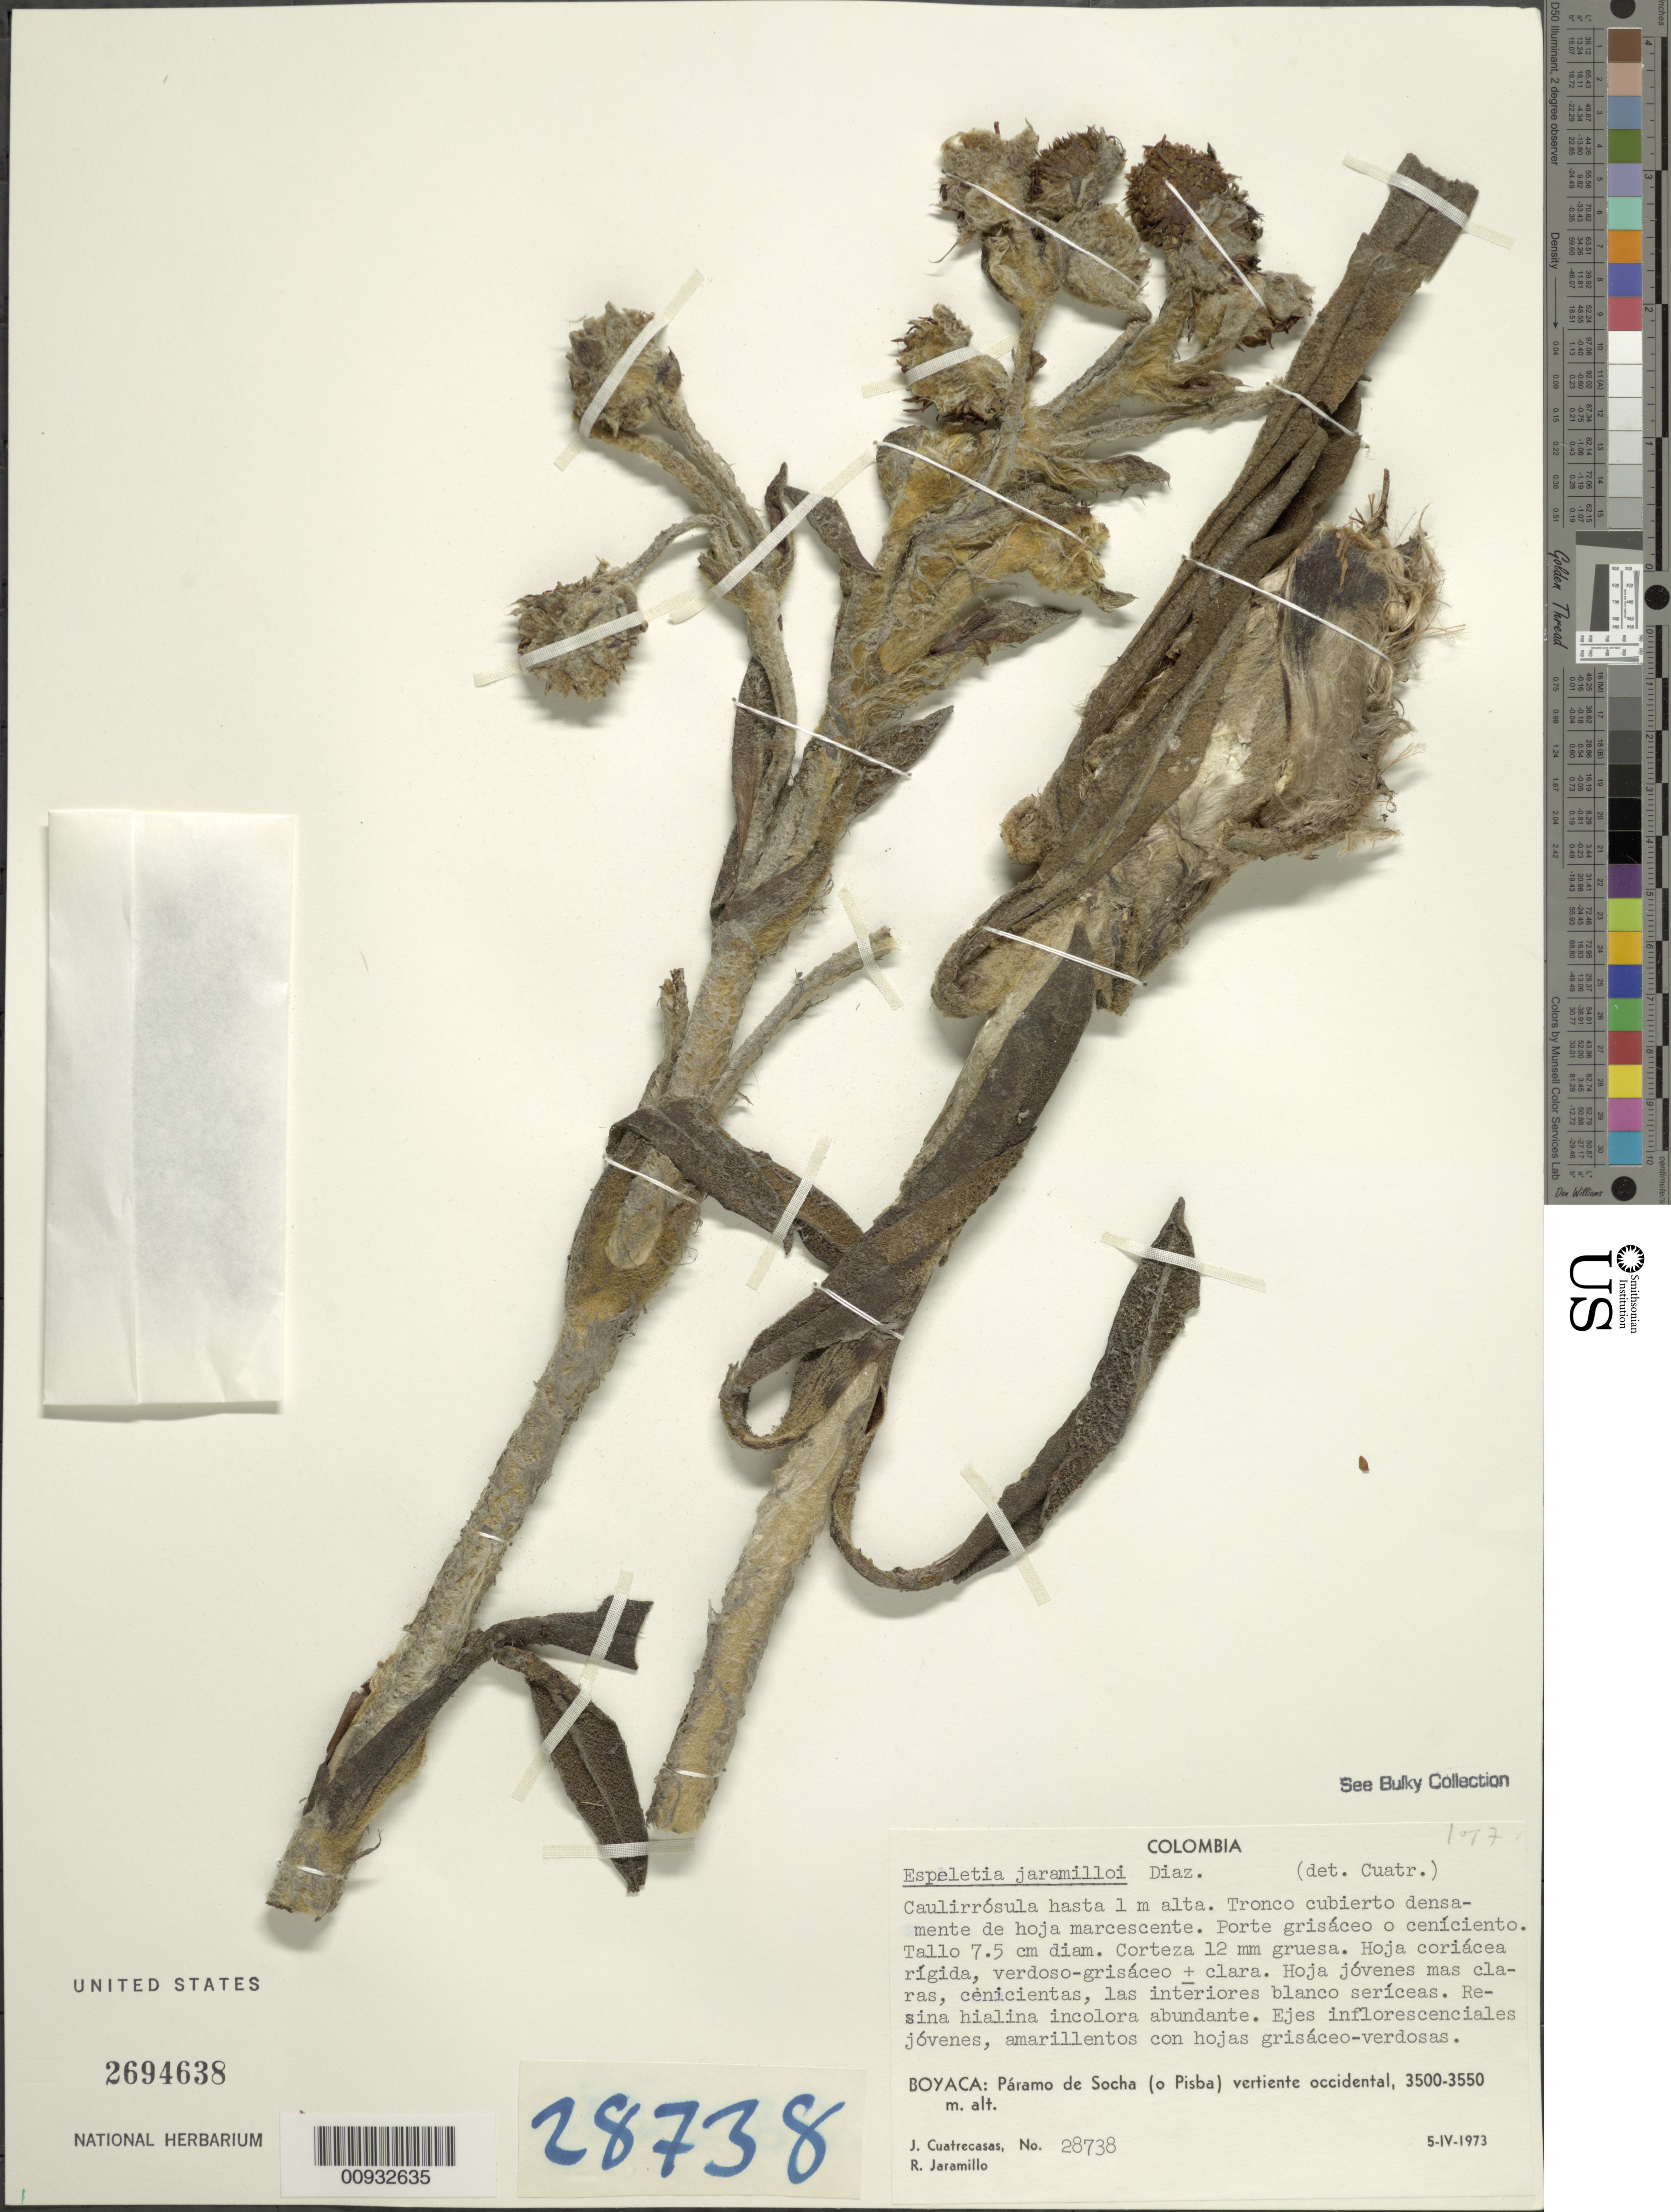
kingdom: Plantae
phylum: Tracheophyta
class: Magnoliopsida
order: Asterales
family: Asteraceae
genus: Espeletia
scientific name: Espeletia jaramilloi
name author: S. Díaz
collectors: J. Cuatrecasas & R. Jaramillo M.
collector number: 28738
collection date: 1973-04-05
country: Colombia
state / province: Boyacá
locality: Paramo de Socha (o Pisba) vertiente occidental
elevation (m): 3500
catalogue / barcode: US 2694638